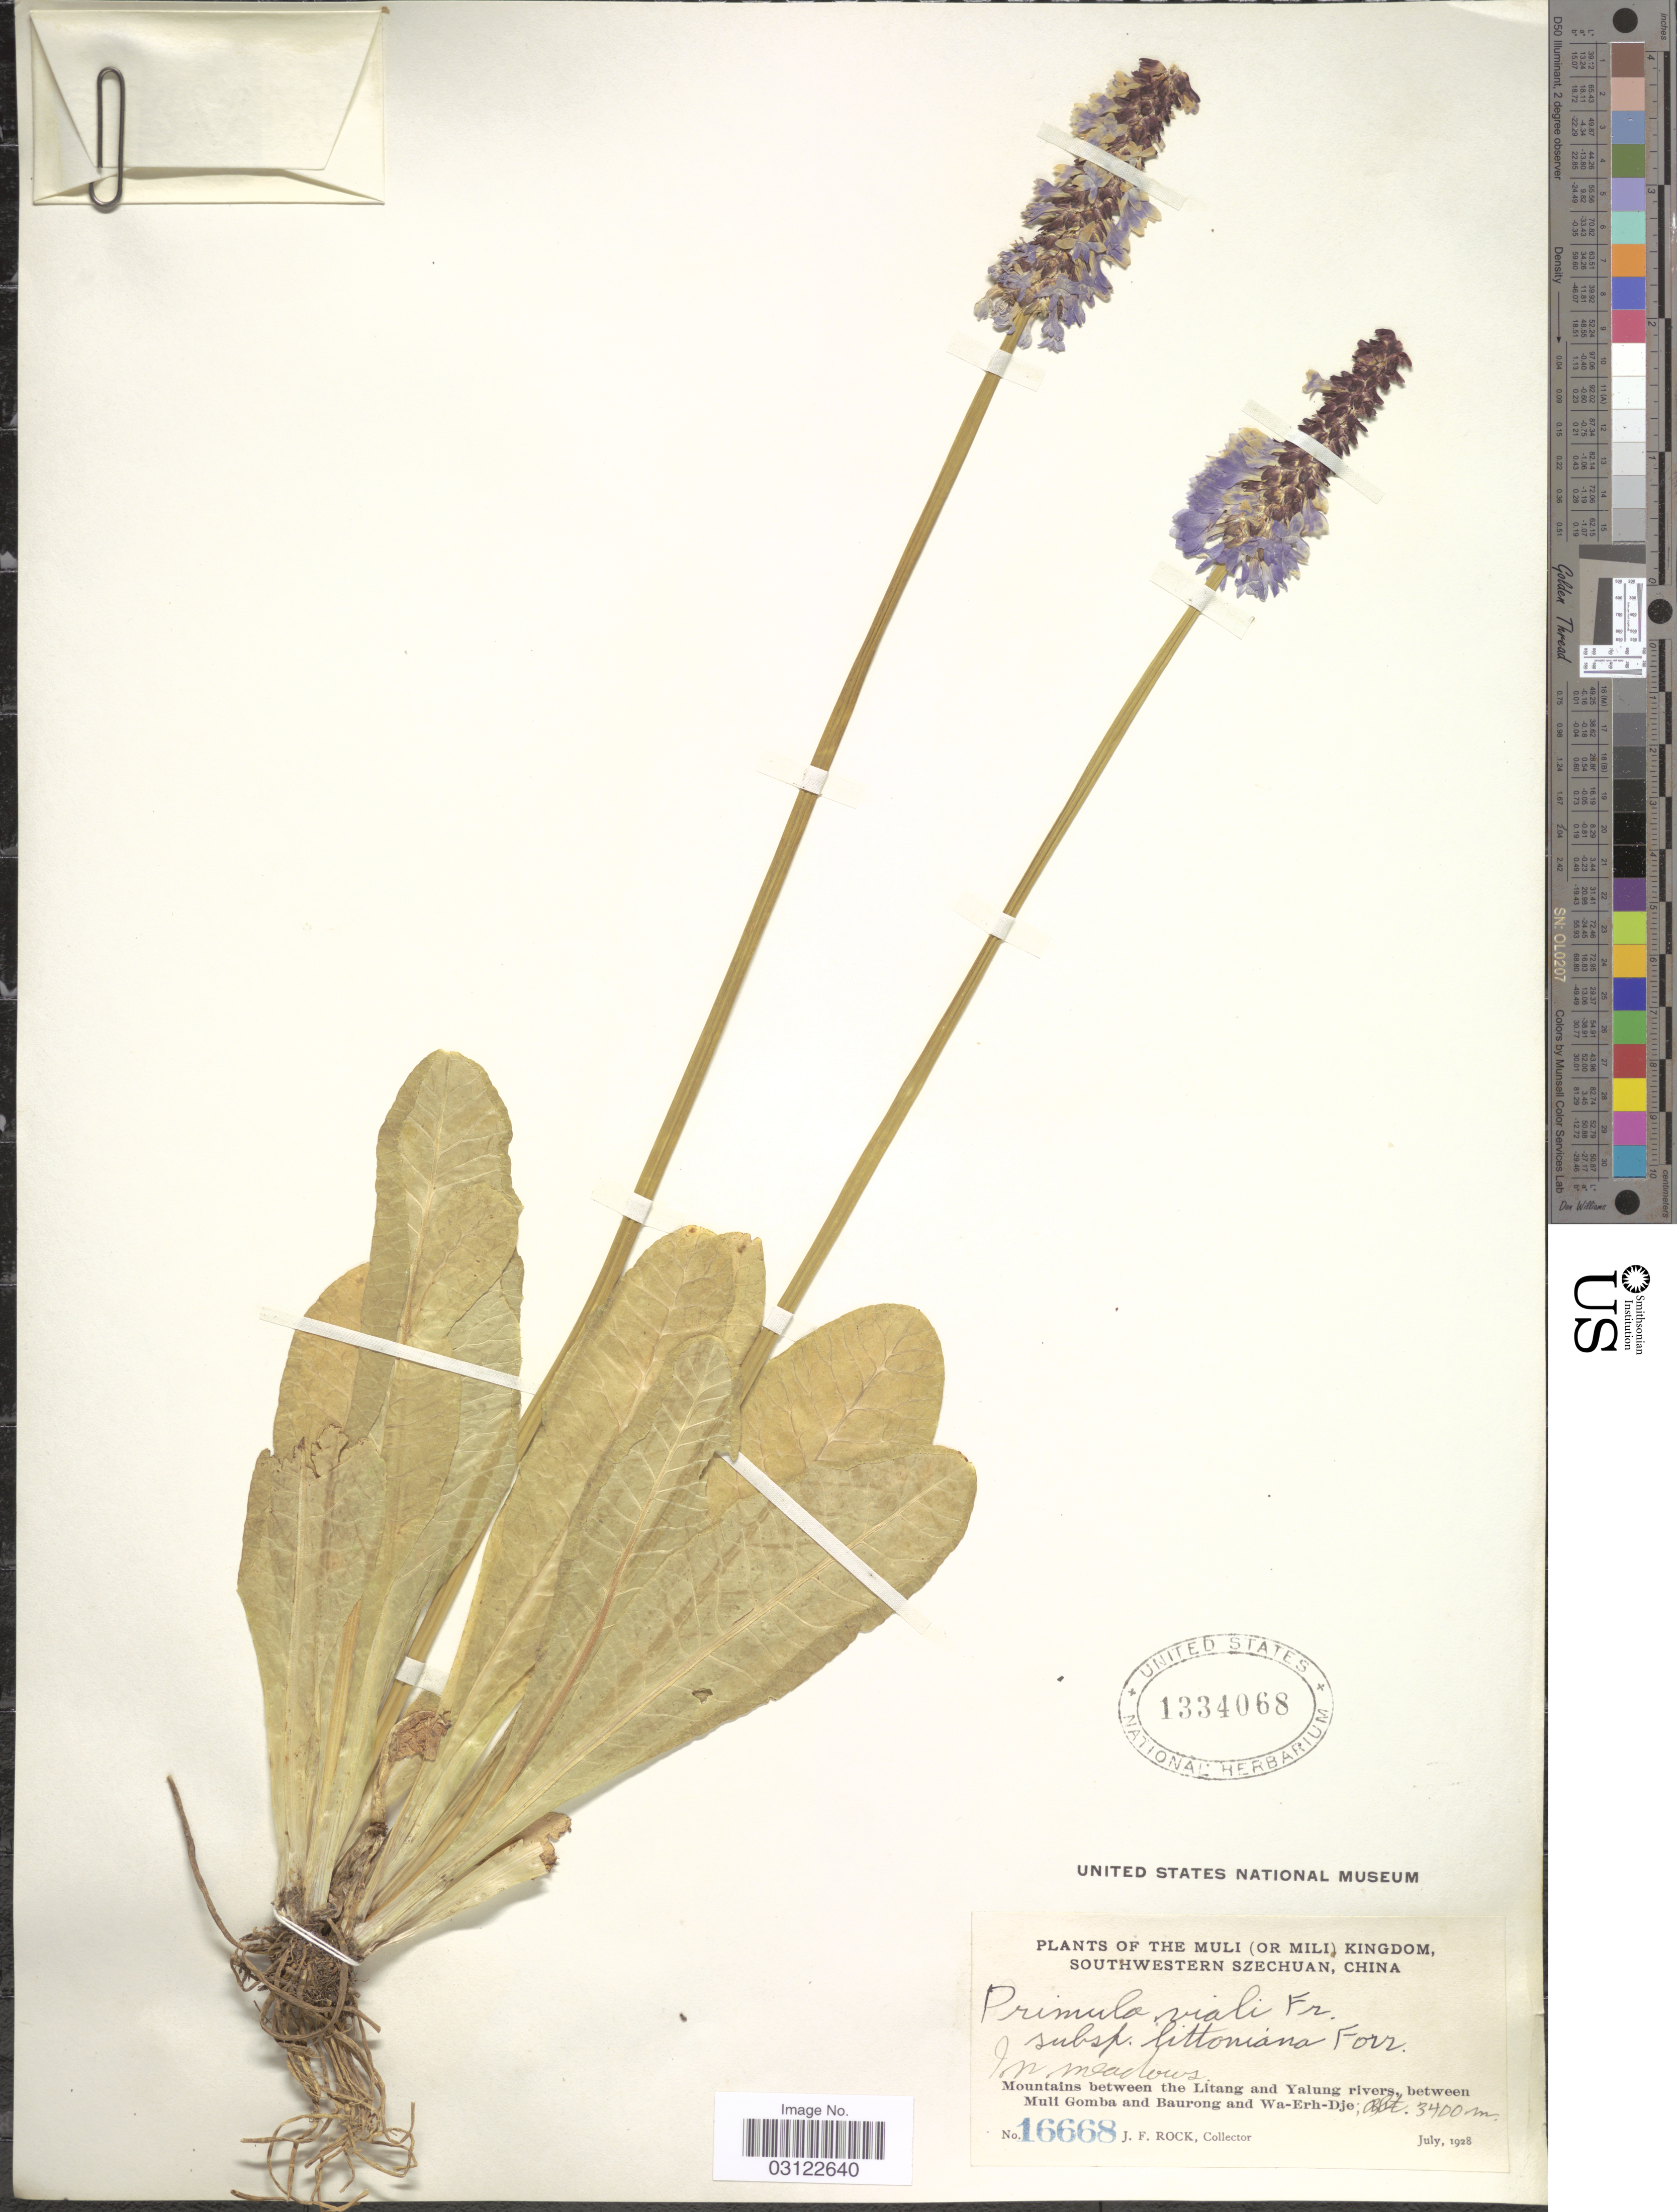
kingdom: Plantae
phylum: Tracheophyta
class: Magnoliopsida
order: Ericales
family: Primulaceae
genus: Primula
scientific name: Primula vialii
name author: Delavay ex Franch.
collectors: J. Rock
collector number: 16668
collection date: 1928-07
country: China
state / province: Sichuan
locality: The Muli (or Mili) Kingdom, Southwestern Szechuan. In meadows. Mountains between the Litang and Yalung rivers, between Muli Gomba and Baurong and Wa-Erh-Dje.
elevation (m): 3400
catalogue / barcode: US 1334068